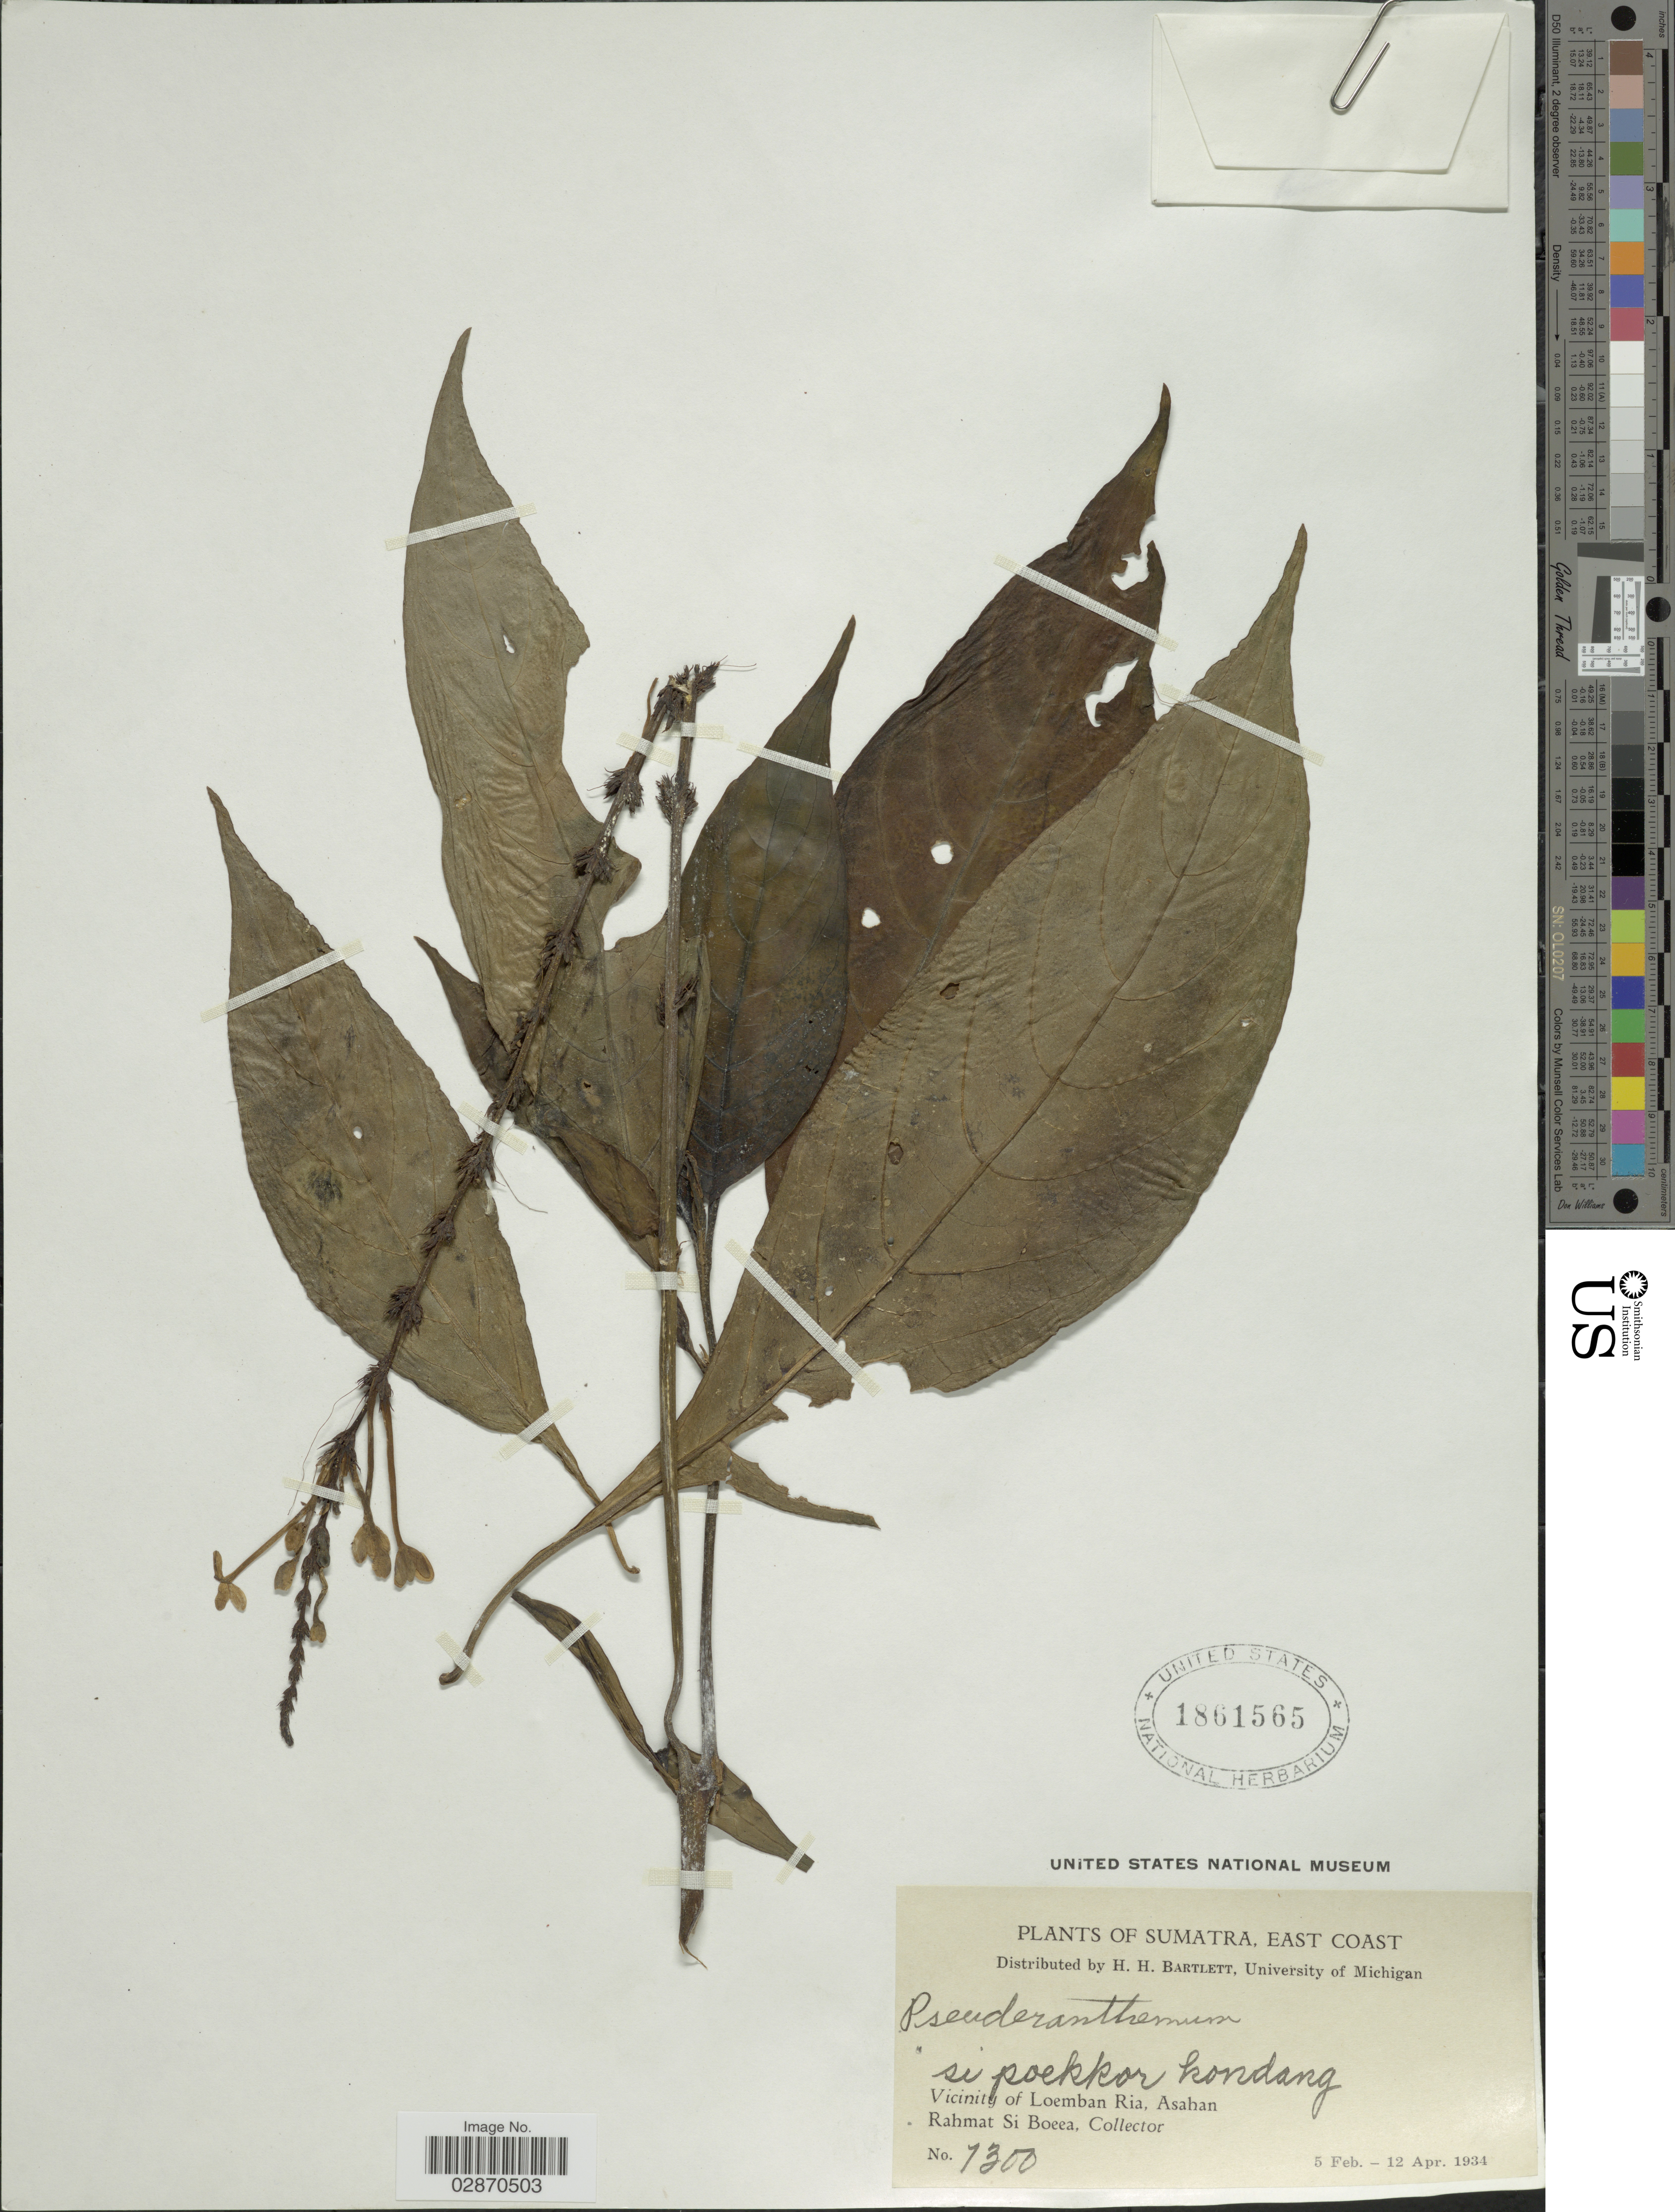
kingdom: Plantae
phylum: Tracheophyta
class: Magnoliopsida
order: Lamiales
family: Acanthaceae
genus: Pseuderanthemum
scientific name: Pseuderanthemum sp.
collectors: Rahmat Si Boeea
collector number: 1300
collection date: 1934-02-05/1934-04-12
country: Indonesia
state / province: Sumatra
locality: East Coast. Vicinity of Loemban Ria, Asahan.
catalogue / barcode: US 1861565